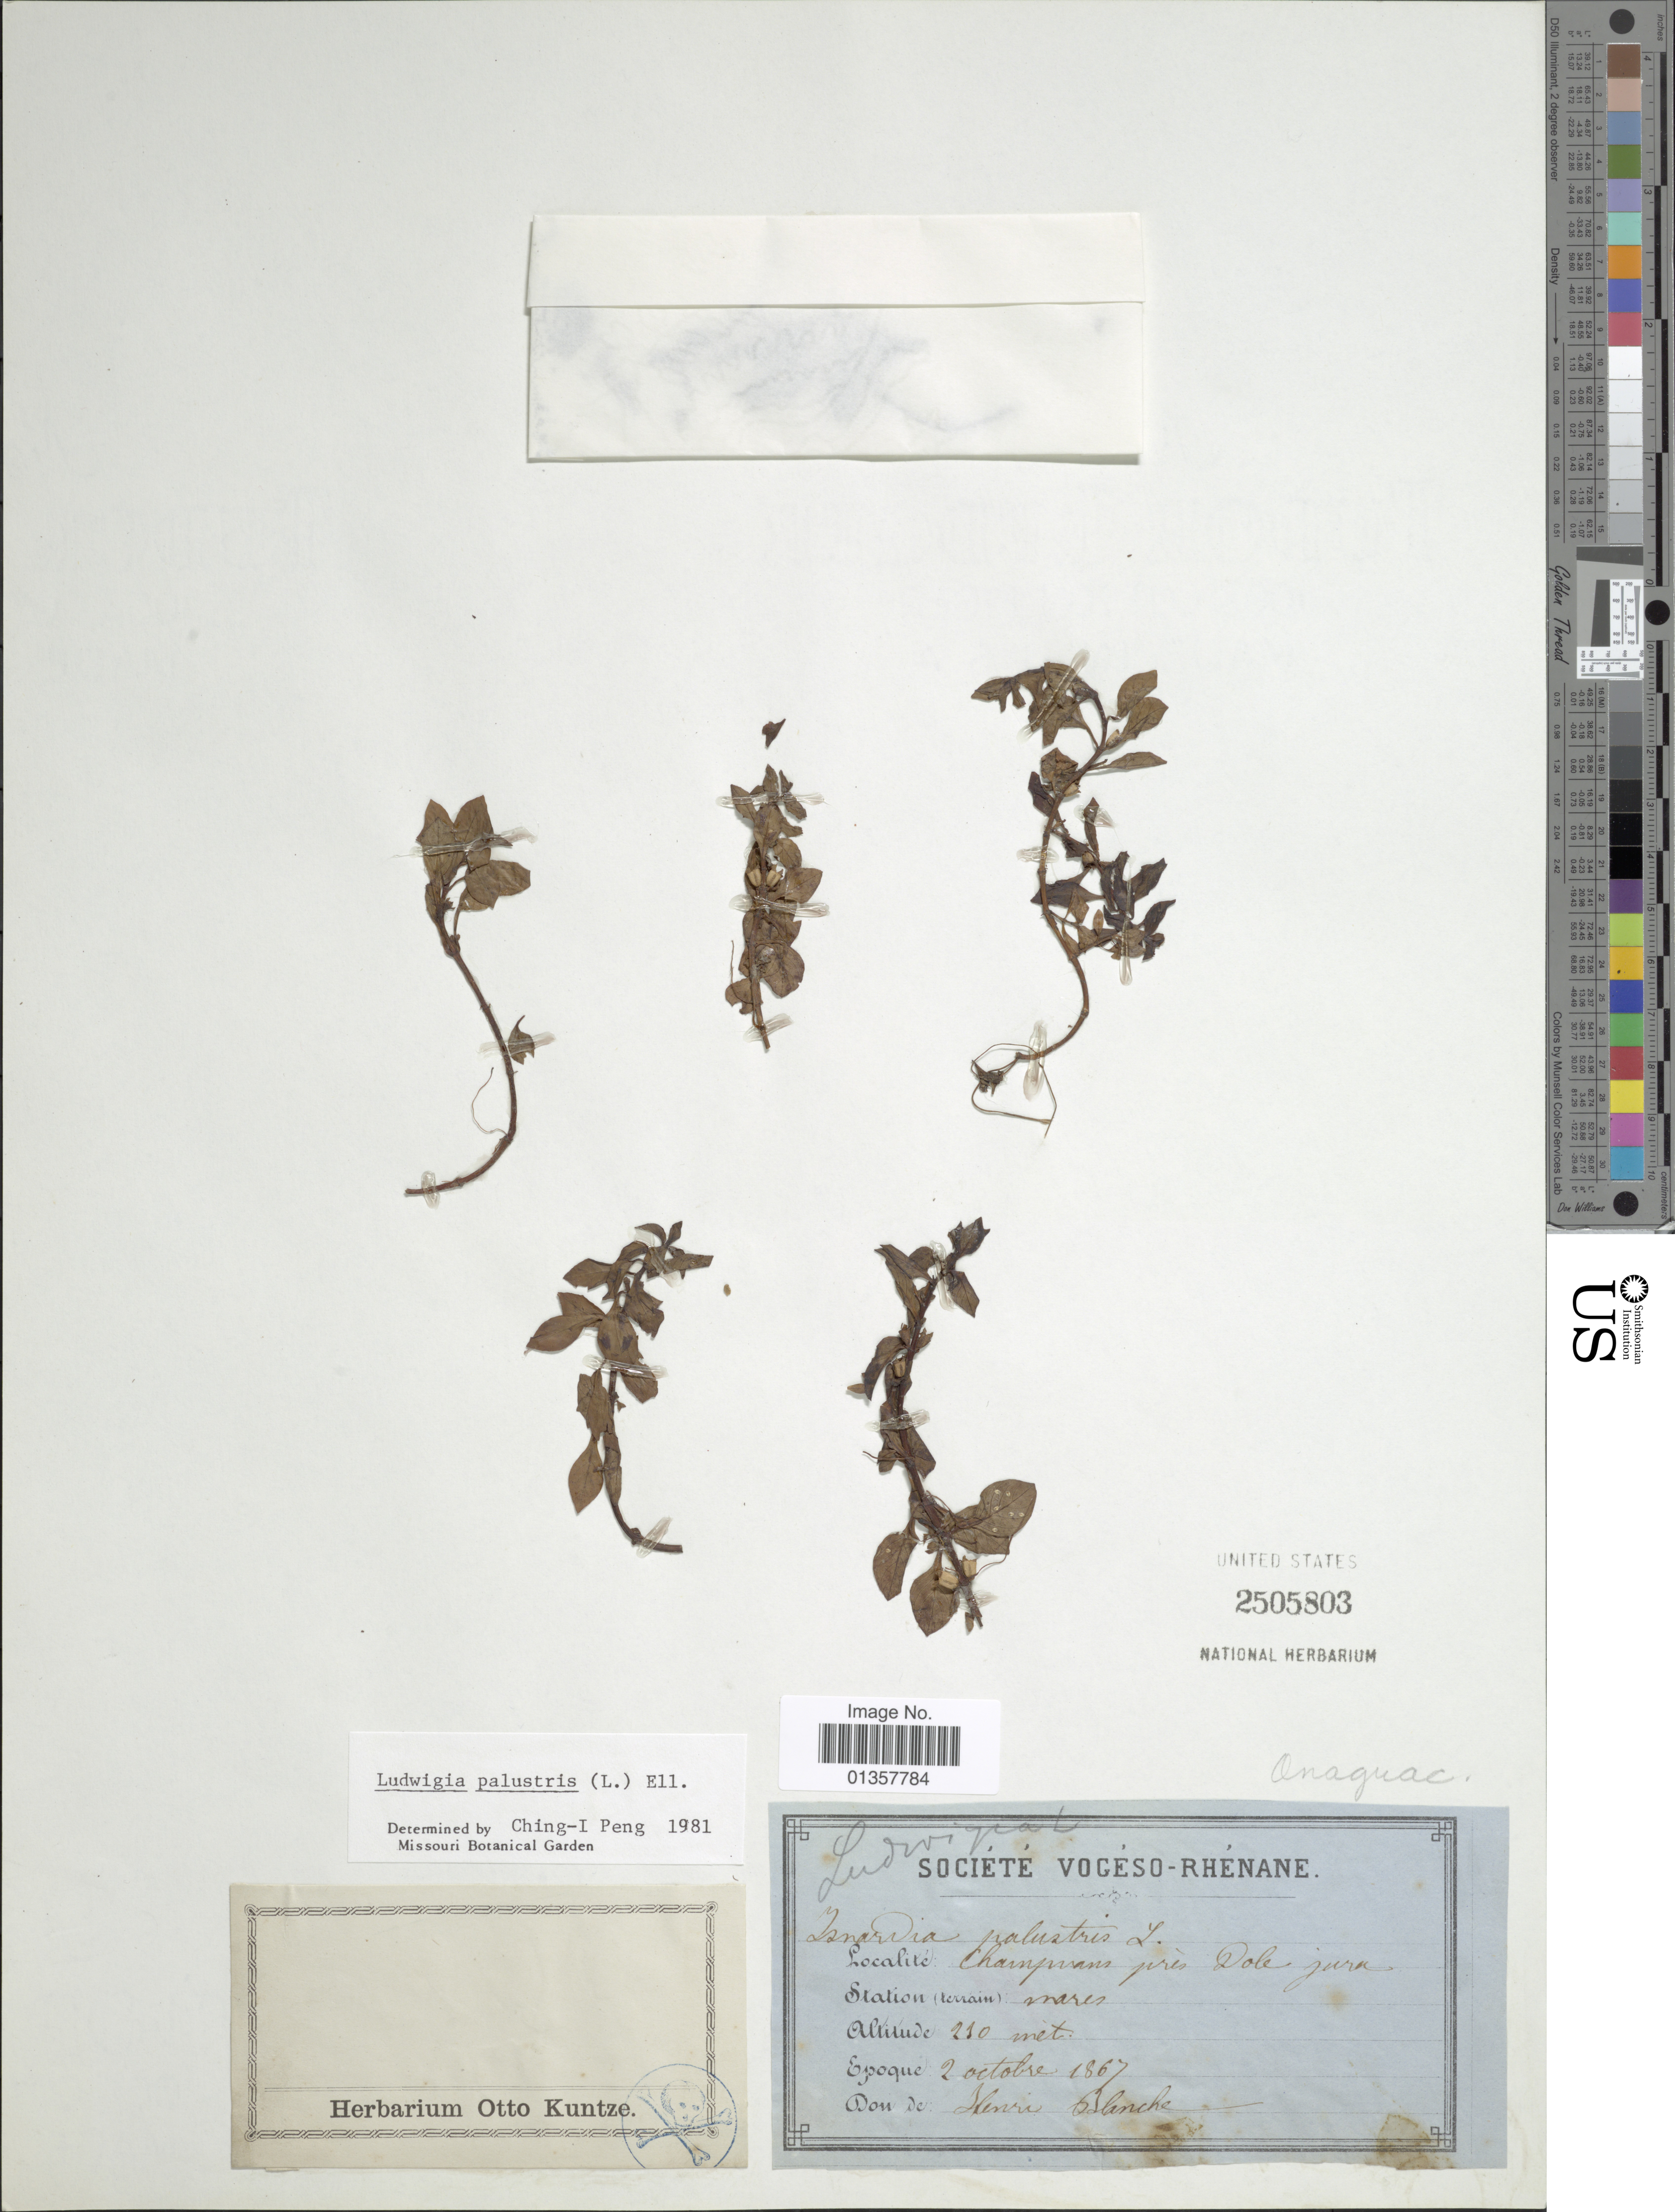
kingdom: Plantae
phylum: Tracheophyta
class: Magnoliopsida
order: Myrtales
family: Onagraceae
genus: Ludwigia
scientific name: Ludwigia palustris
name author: (L.) Elliott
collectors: H. Blanche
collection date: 1867-10-02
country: France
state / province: Bourgogne-Franche-Comté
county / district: Jura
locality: Champevans pres Dole [interpreted]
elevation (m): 230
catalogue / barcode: US 2505803